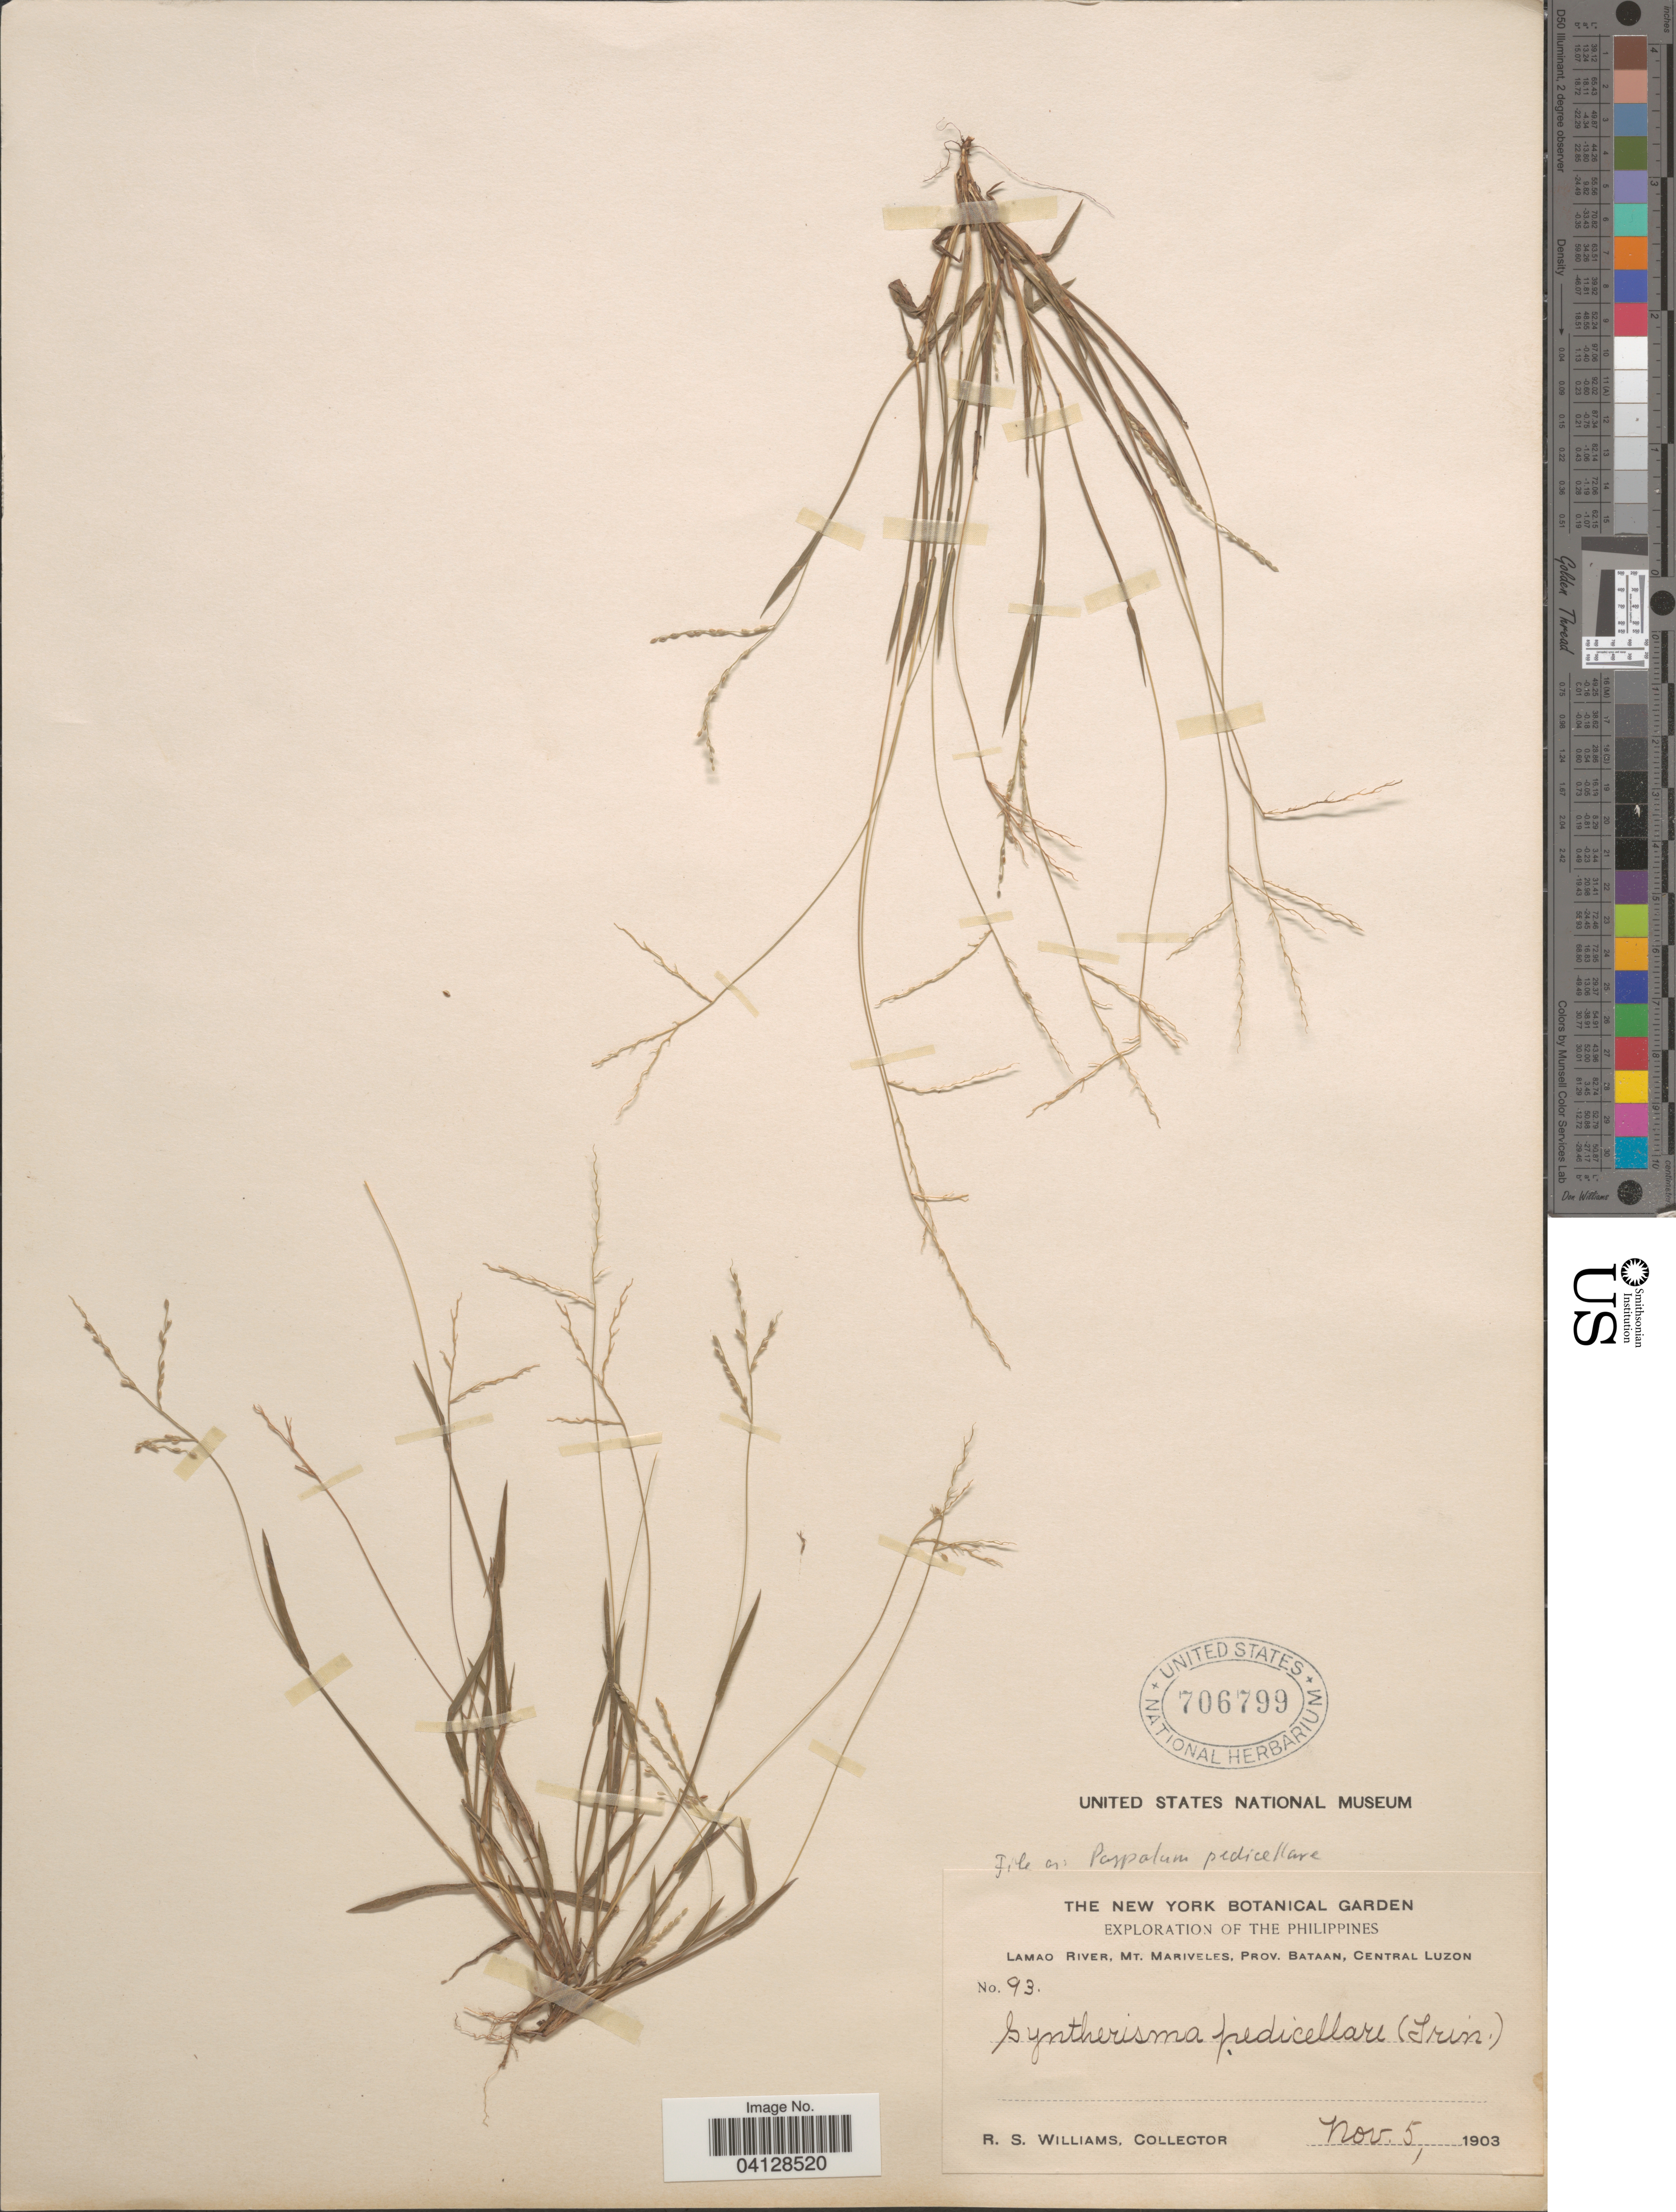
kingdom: Plantae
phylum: Tracheophyta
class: Liliopsida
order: Poales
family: Poaceae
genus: Paspalum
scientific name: Paspalum pedicellare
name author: Trin. ex Hook. f.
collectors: R. S. Williams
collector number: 93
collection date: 1903-11-05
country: Philippines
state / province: Central Luzon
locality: Exploration of the Philippines. Lamao River, Mt. Mariveles, Prov. Bataan.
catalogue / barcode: US 706799